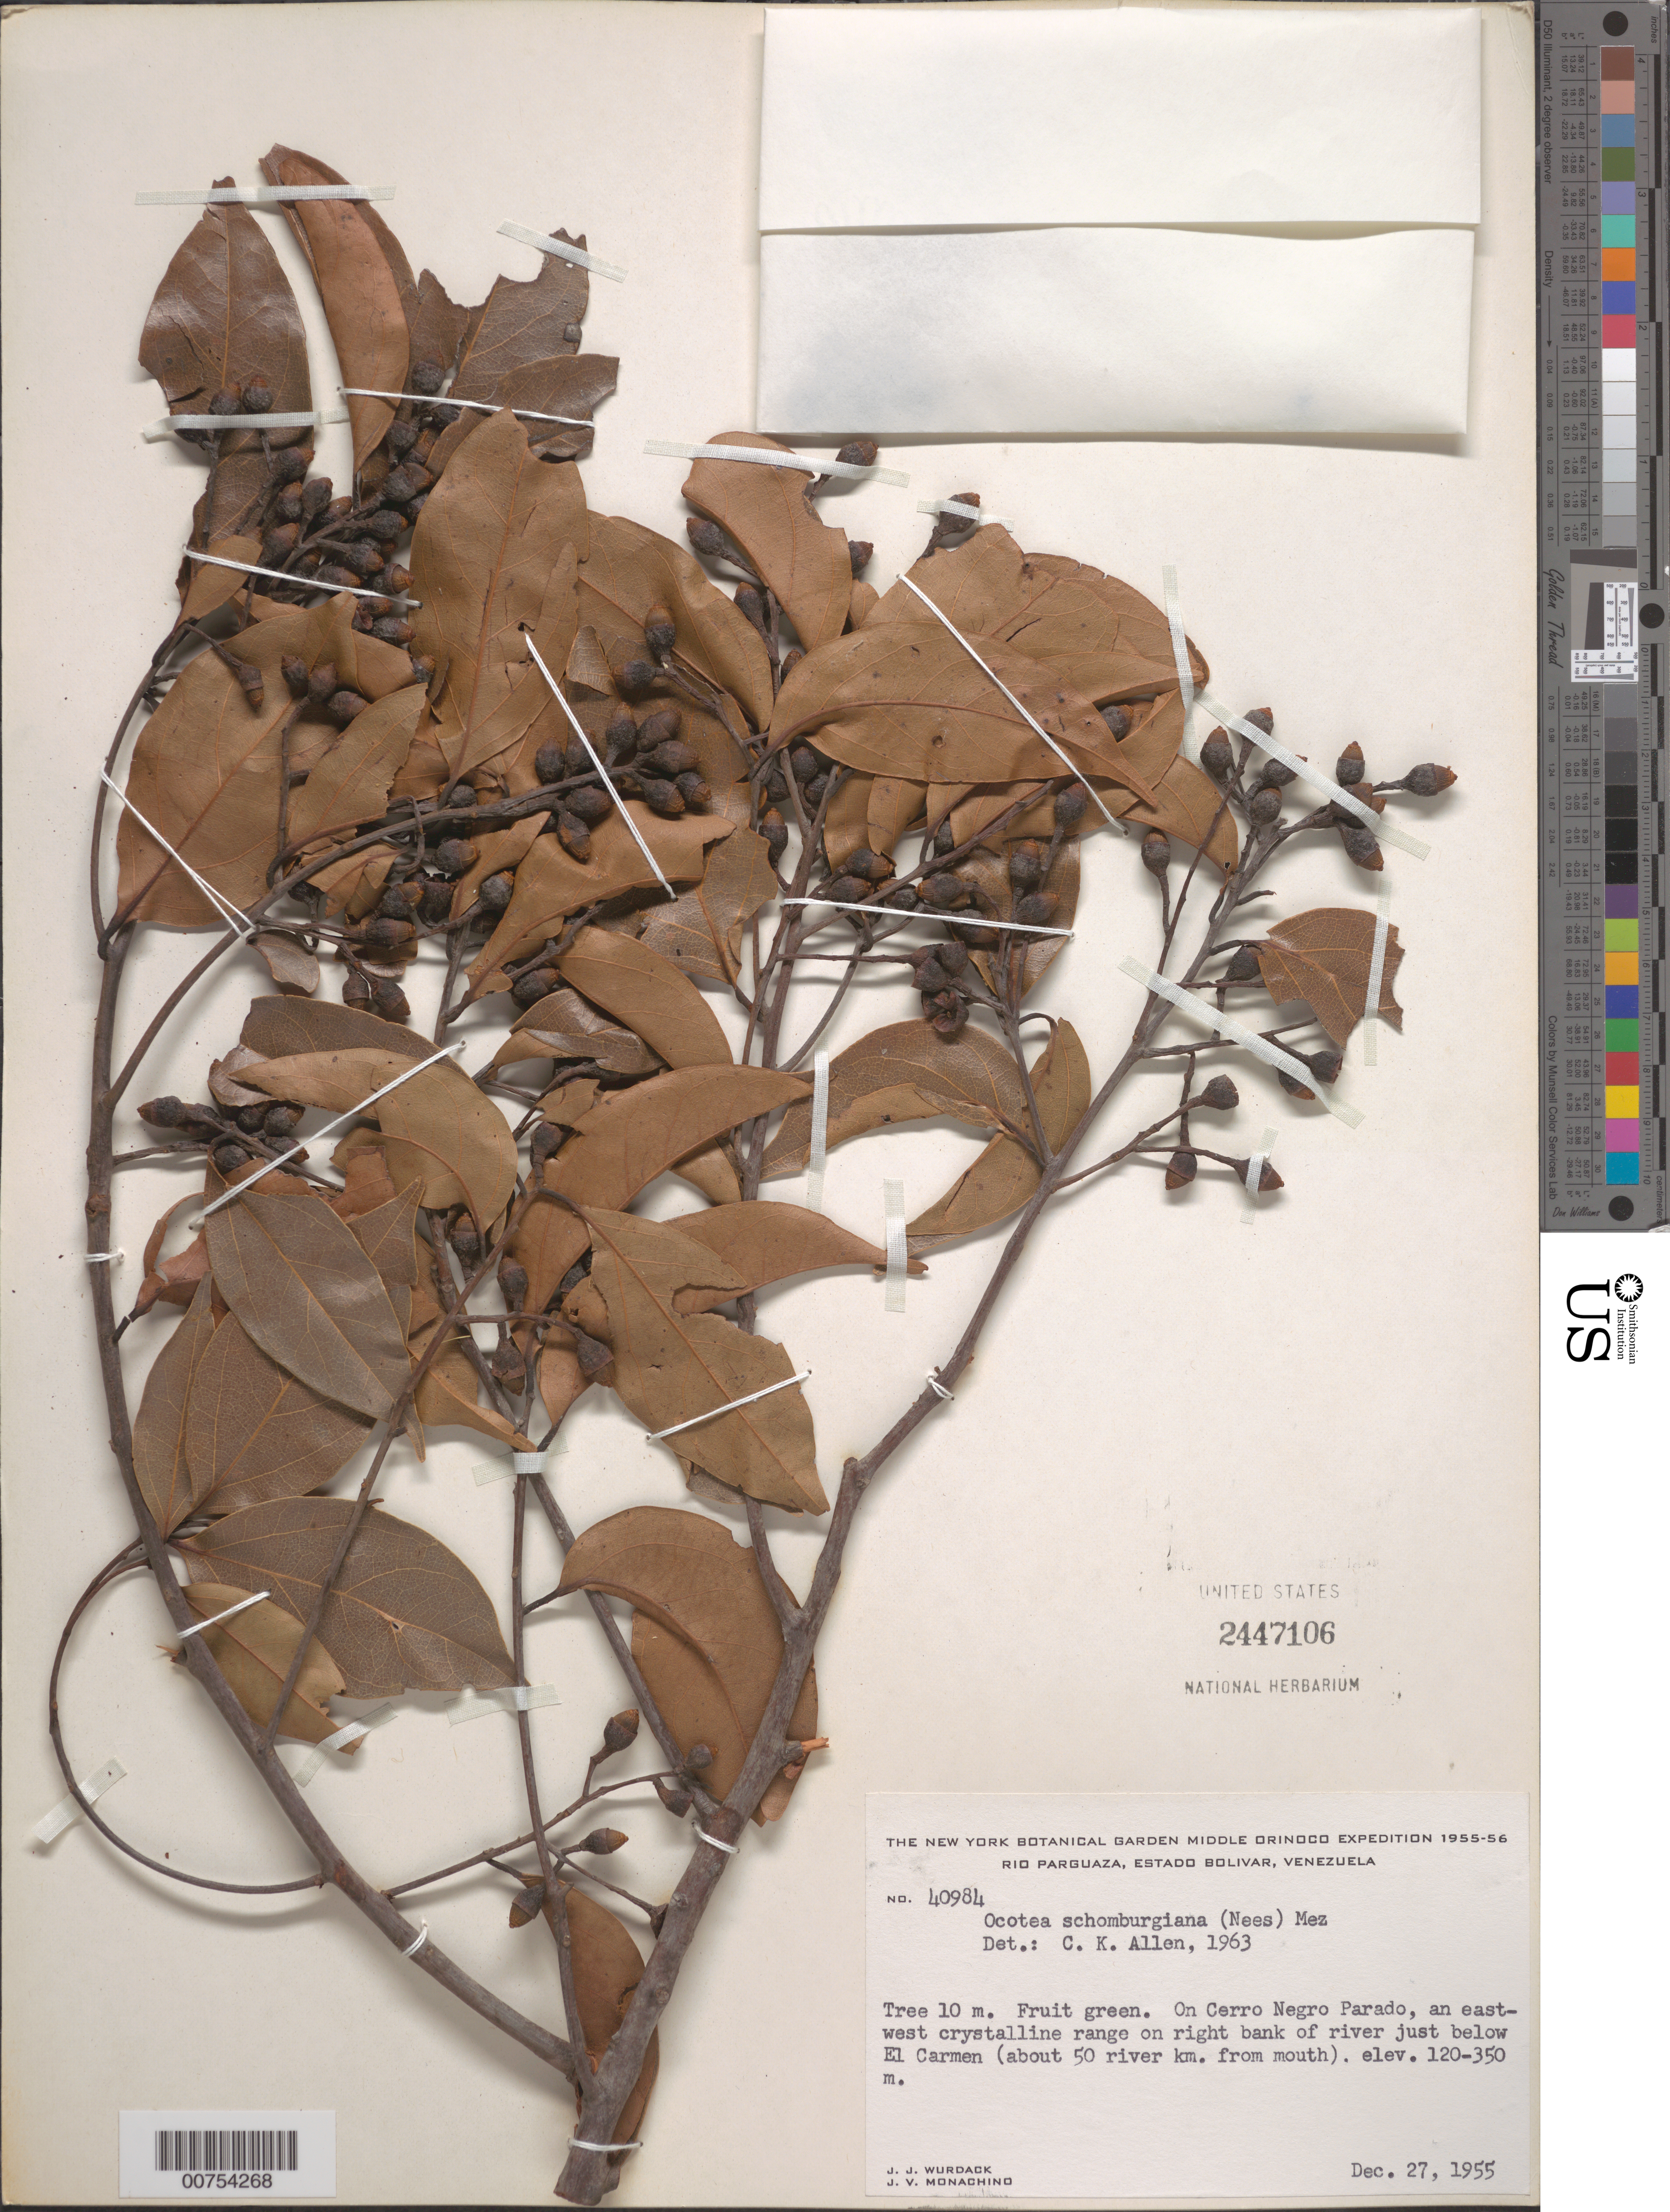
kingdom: Plantae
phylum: Tracheophyta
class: Magnoliopsida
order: Laurales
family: Lauraceae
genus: Ocotea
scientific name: Ocotea schomburgkiana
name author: (Nees) Mez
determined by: Allen, C. K.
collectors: J. J. Wurdack & J. V. Monachino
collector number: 40984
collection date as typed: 27-Dec-55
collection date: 1955-12-27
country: Venezuela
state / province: Bolívar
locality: Río Parguaza, Cerro Negro Parado, below El Carmen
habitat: Riverbank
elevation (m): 120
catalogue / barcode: US 2447106